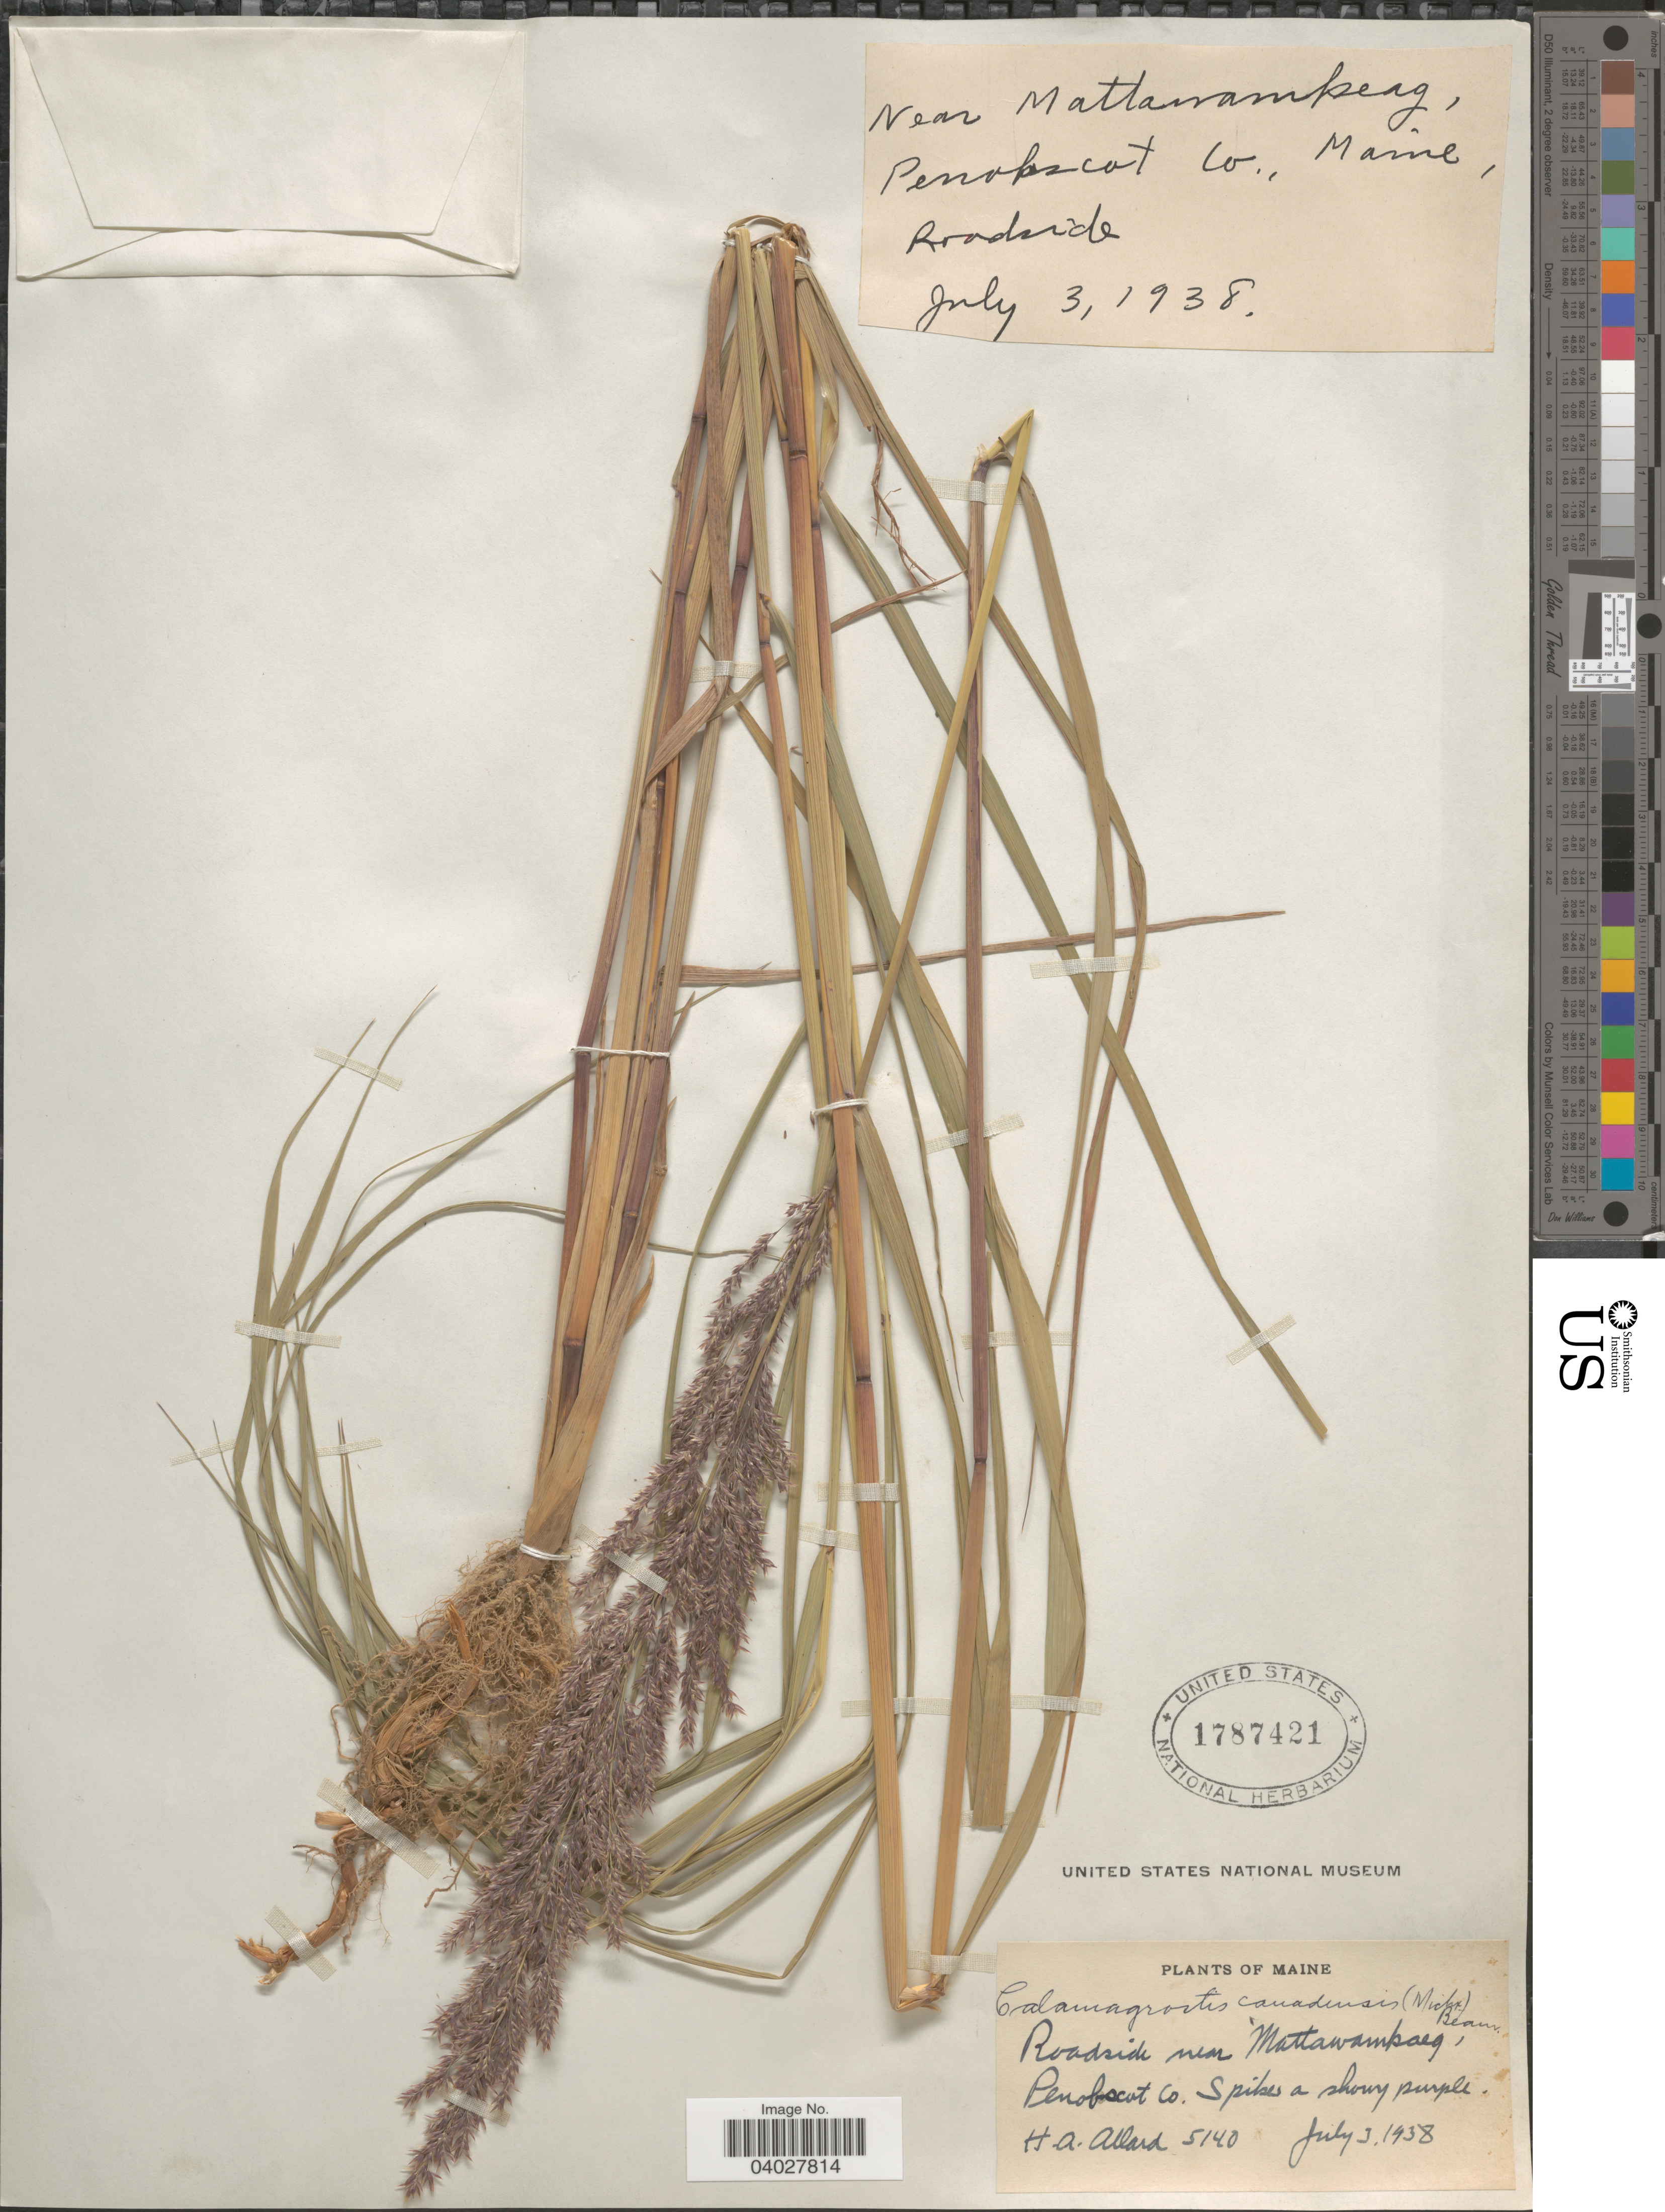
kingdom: Plantae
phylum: Tracheophyta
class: Liliopsida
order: Poales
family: Poaceae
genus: Calamagrostis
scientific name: Calamagrostis canadensis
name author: (Michx.) P. Beauv.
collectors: H. A. Allard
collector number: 5140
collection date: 1938-07-03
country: United States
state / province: Maine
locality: Roadside near Mattawamkeag, Penobscot Co.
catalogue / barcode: US 1787421